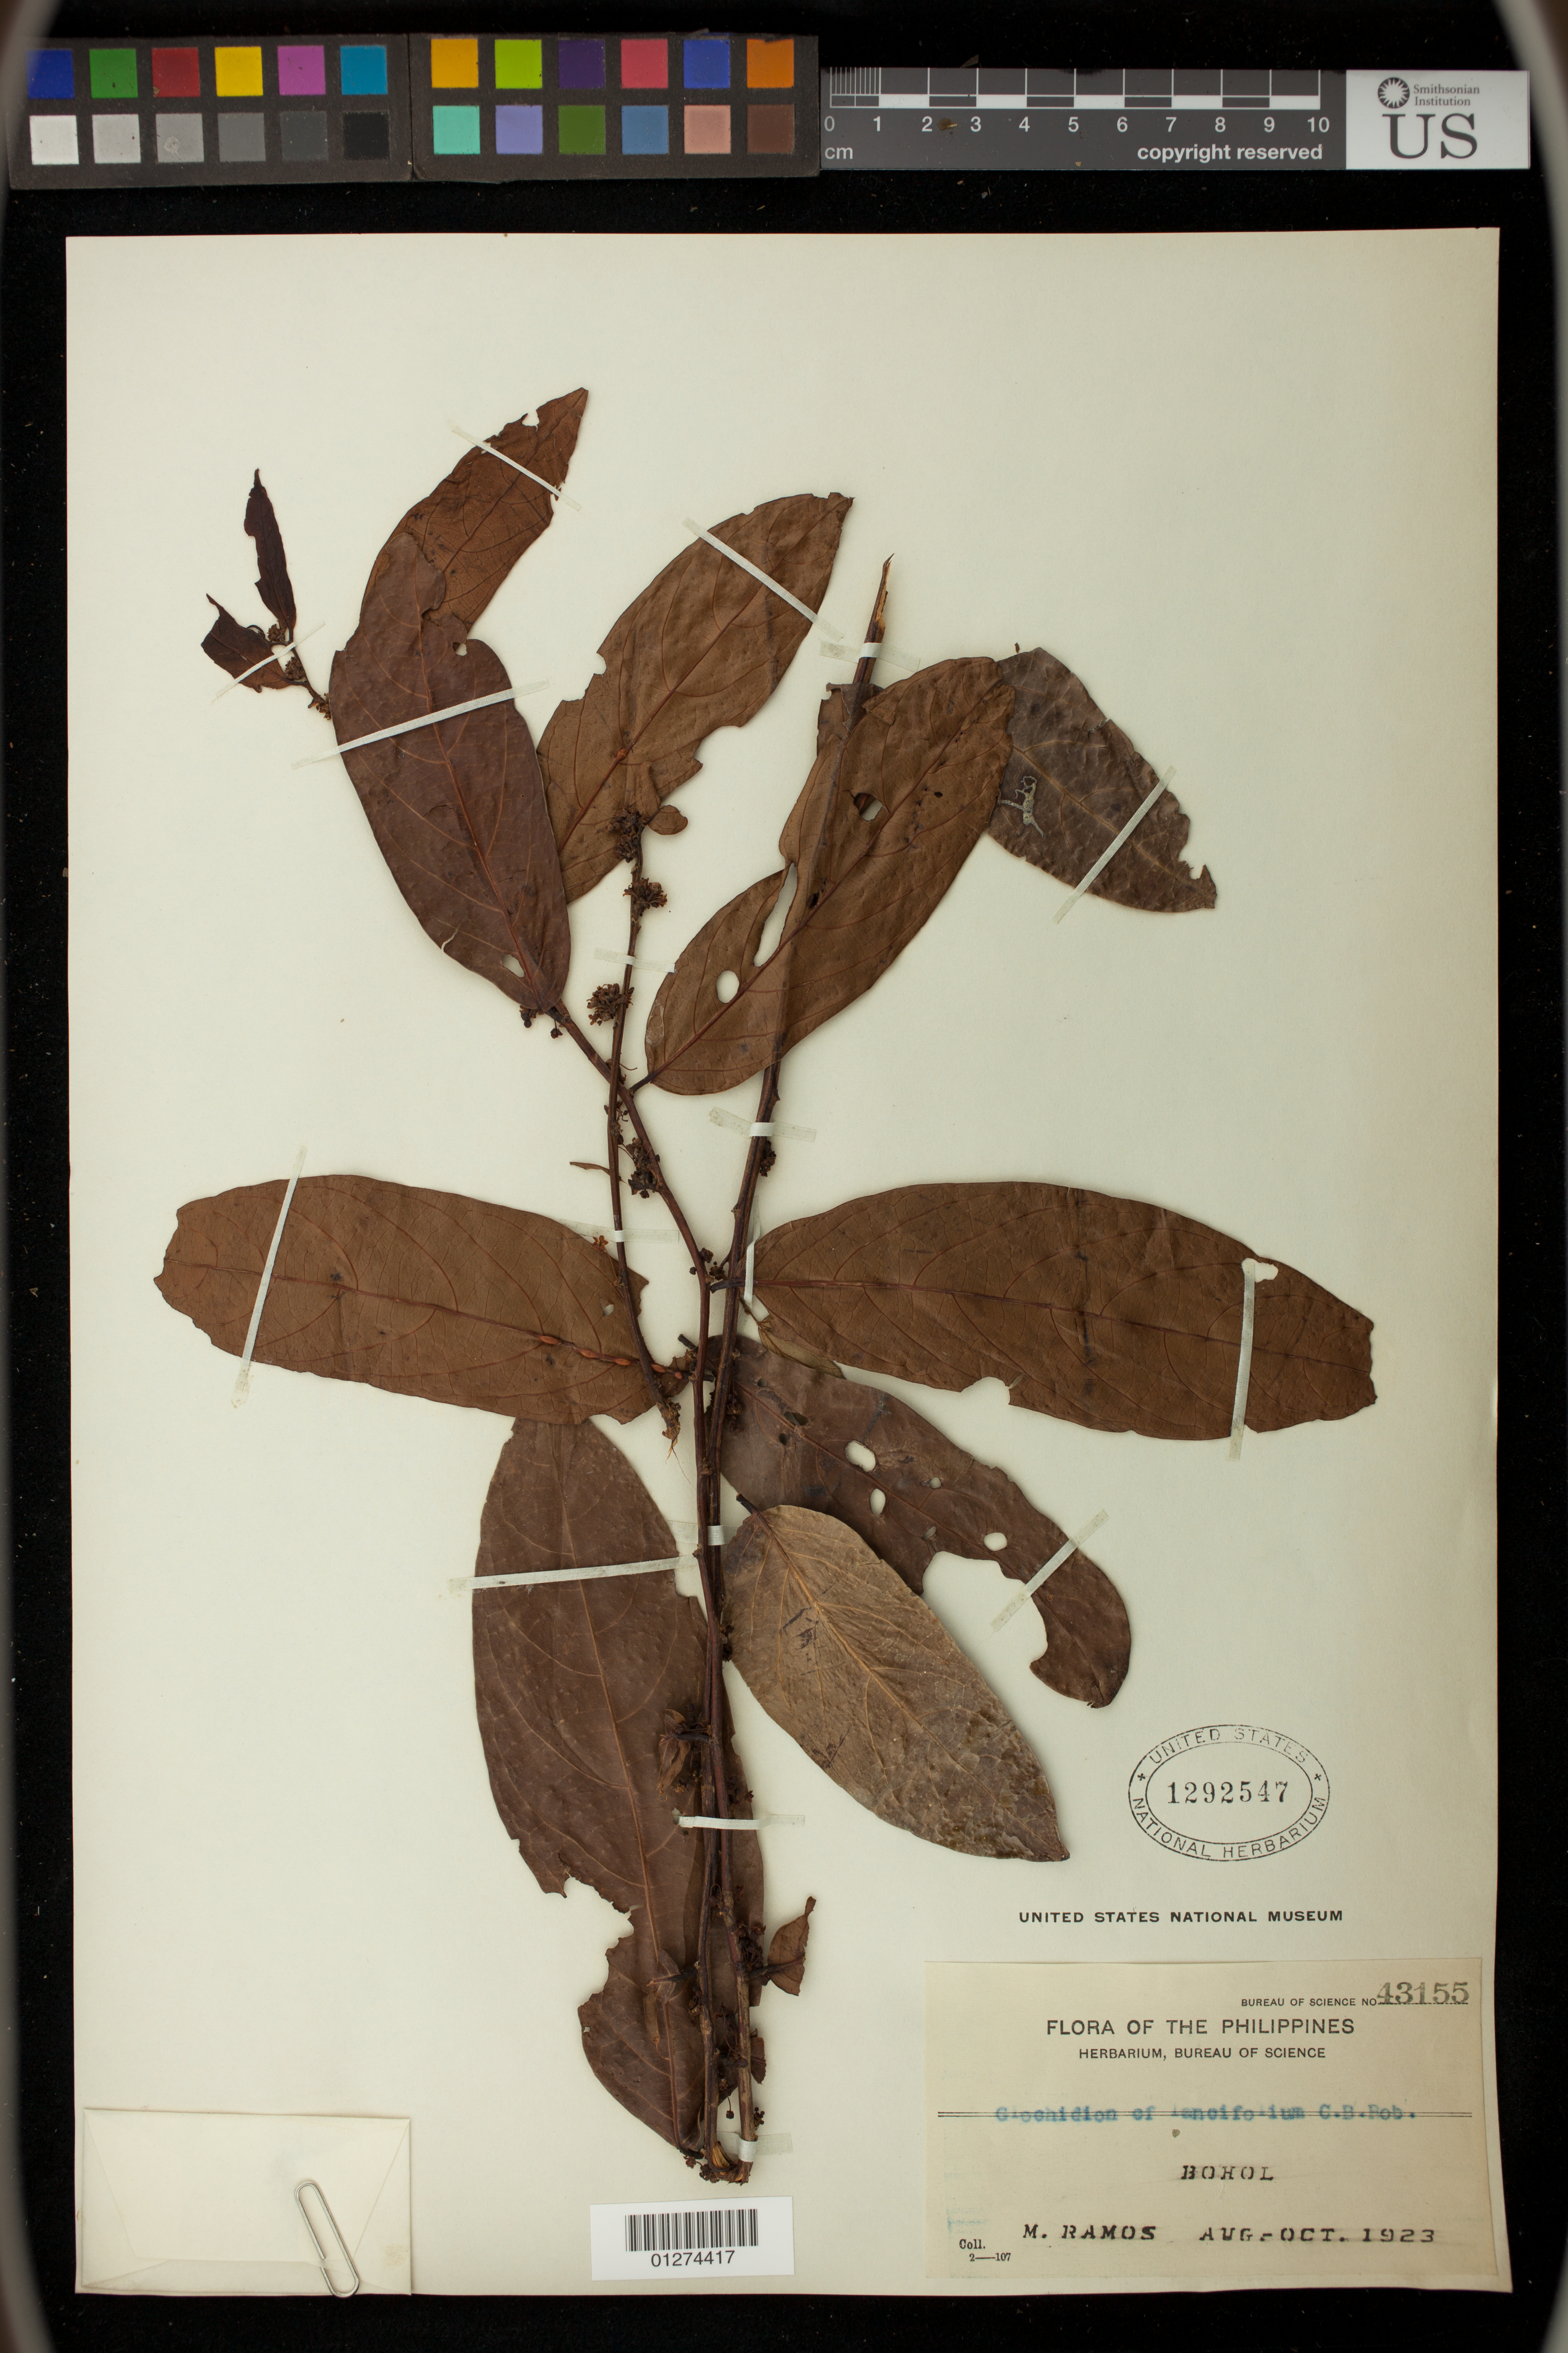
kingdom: Plantae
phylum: Tracheophyta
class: Magnoliopsida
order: Malpighiales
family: Phyllanthaceae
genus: Glochidion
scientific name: Glochidion lancifolium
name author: C.B. Rob.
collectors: M. Ramos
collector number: Bur. Sci. 43155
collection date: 1923-08/1923-10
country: Philippines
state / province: Central Visayas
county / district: Bohol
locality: Bohol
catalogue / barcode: US 1292547